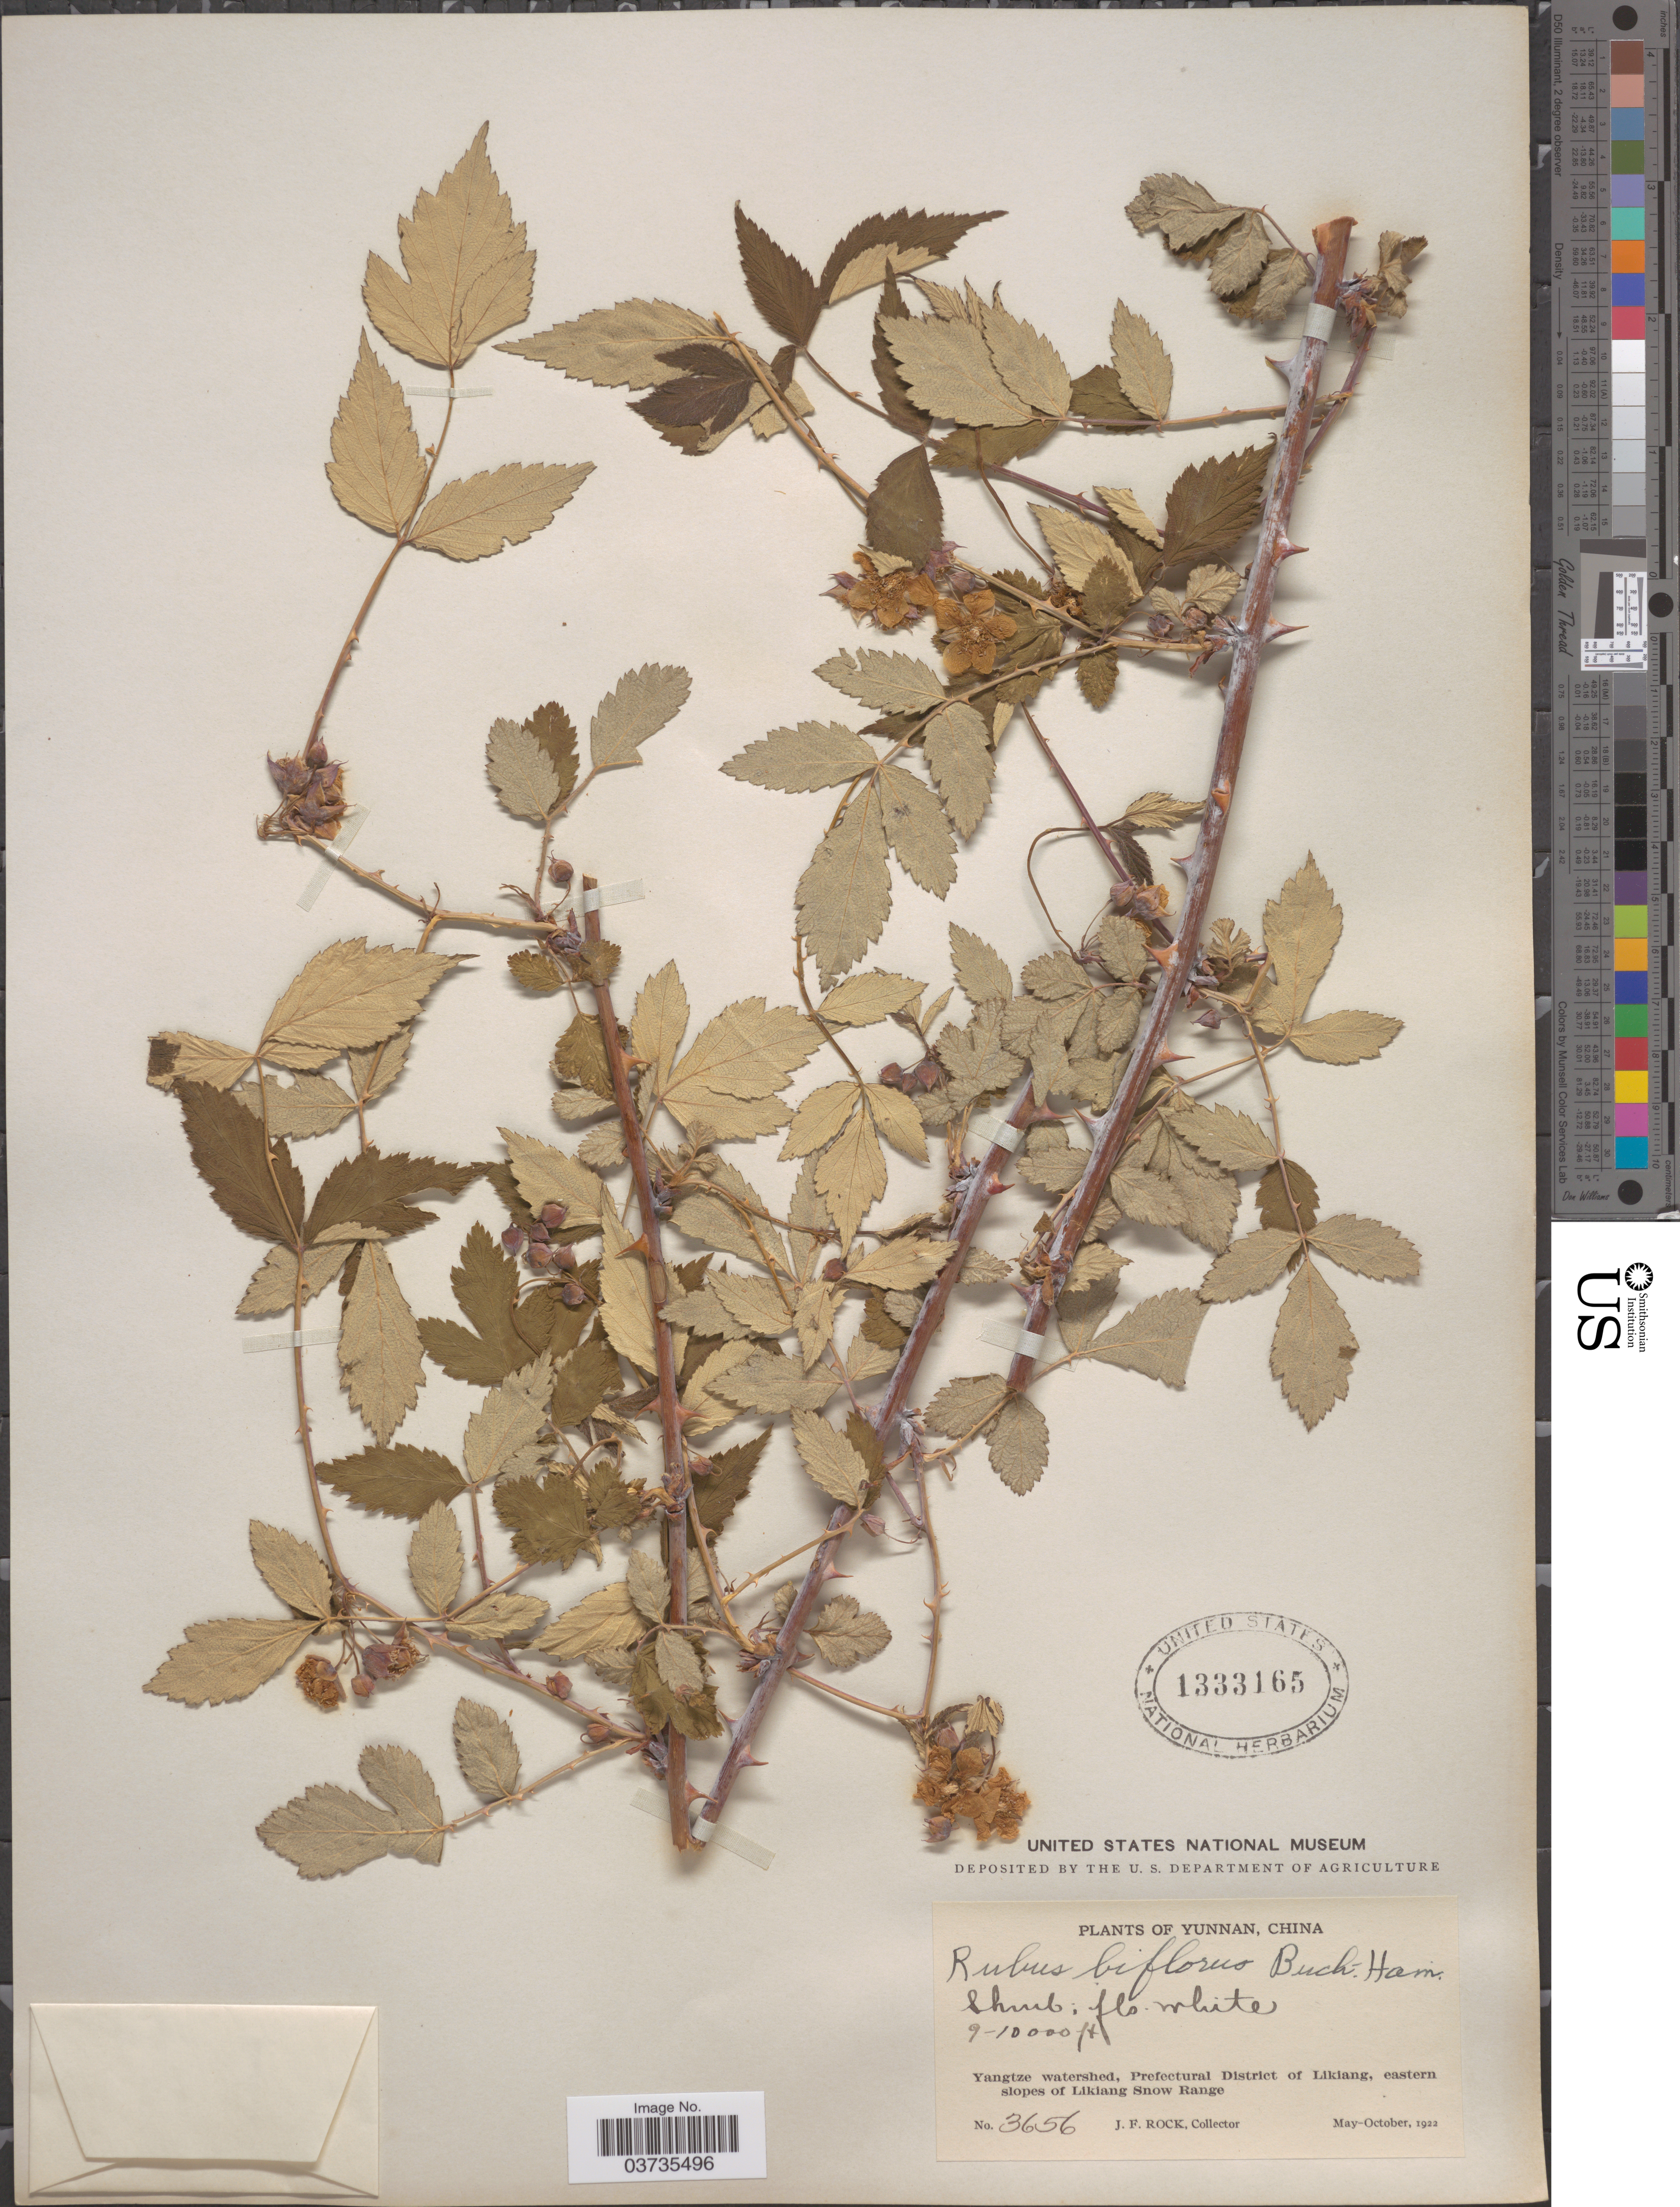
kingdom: Plantae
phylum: Tracheophyta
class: Magnoliopsida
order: Rosales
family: Rosaceae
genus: Rubus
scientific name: Rubus biflorus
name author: Buch.-Ham. ex Sm.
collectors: J. Rock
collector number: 3656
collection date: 1922-05/1922-10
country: China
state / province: Yunnan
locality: Yangtze watershed, Prefectural District of Likiang, eastern slopes of Likiang Snow Range.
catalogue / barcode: US 1333165